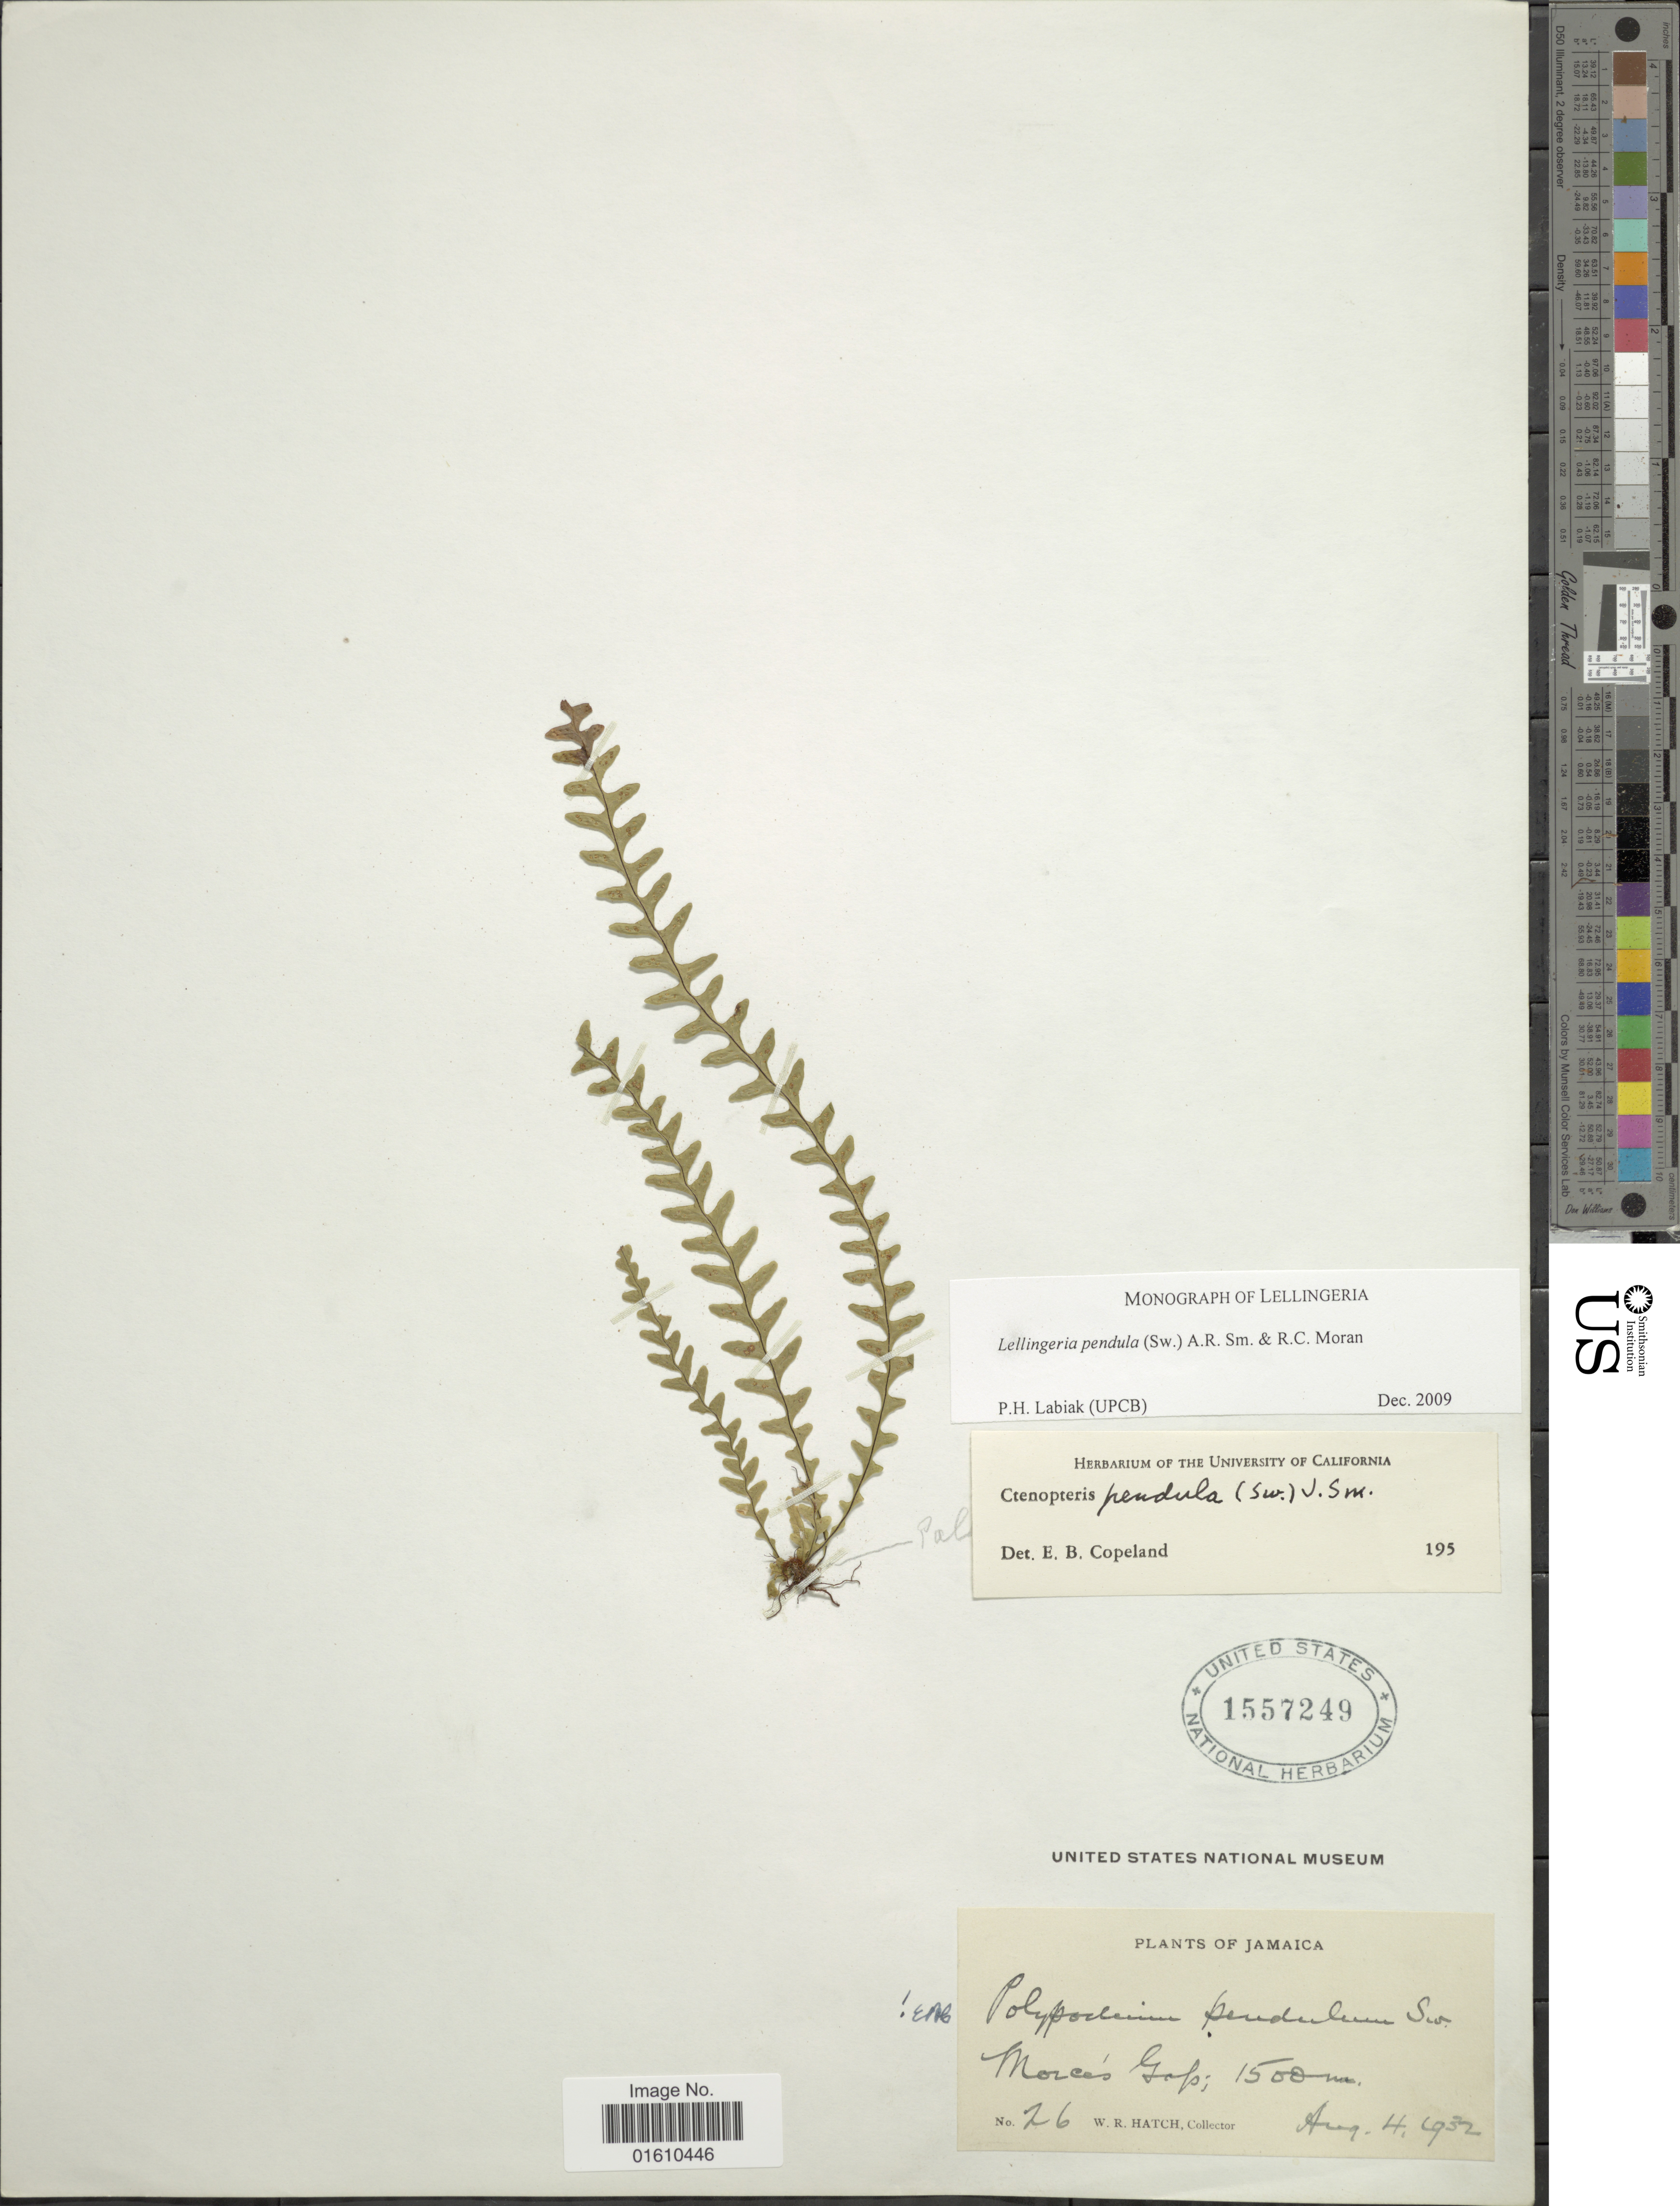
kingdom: Plantae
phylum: Tracheophyta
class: Polypodiopsida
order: Polypodiales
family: Polypodiaceae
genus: Lellingeria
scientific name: Lellingeria pendula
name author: (Sw.) A.R. Sm. & R.C. Moran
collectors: W. Hatch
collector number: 26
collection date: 1932-08-04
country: Jamaica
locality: Morce's Gap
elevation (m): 1500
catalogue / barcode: US 1557249